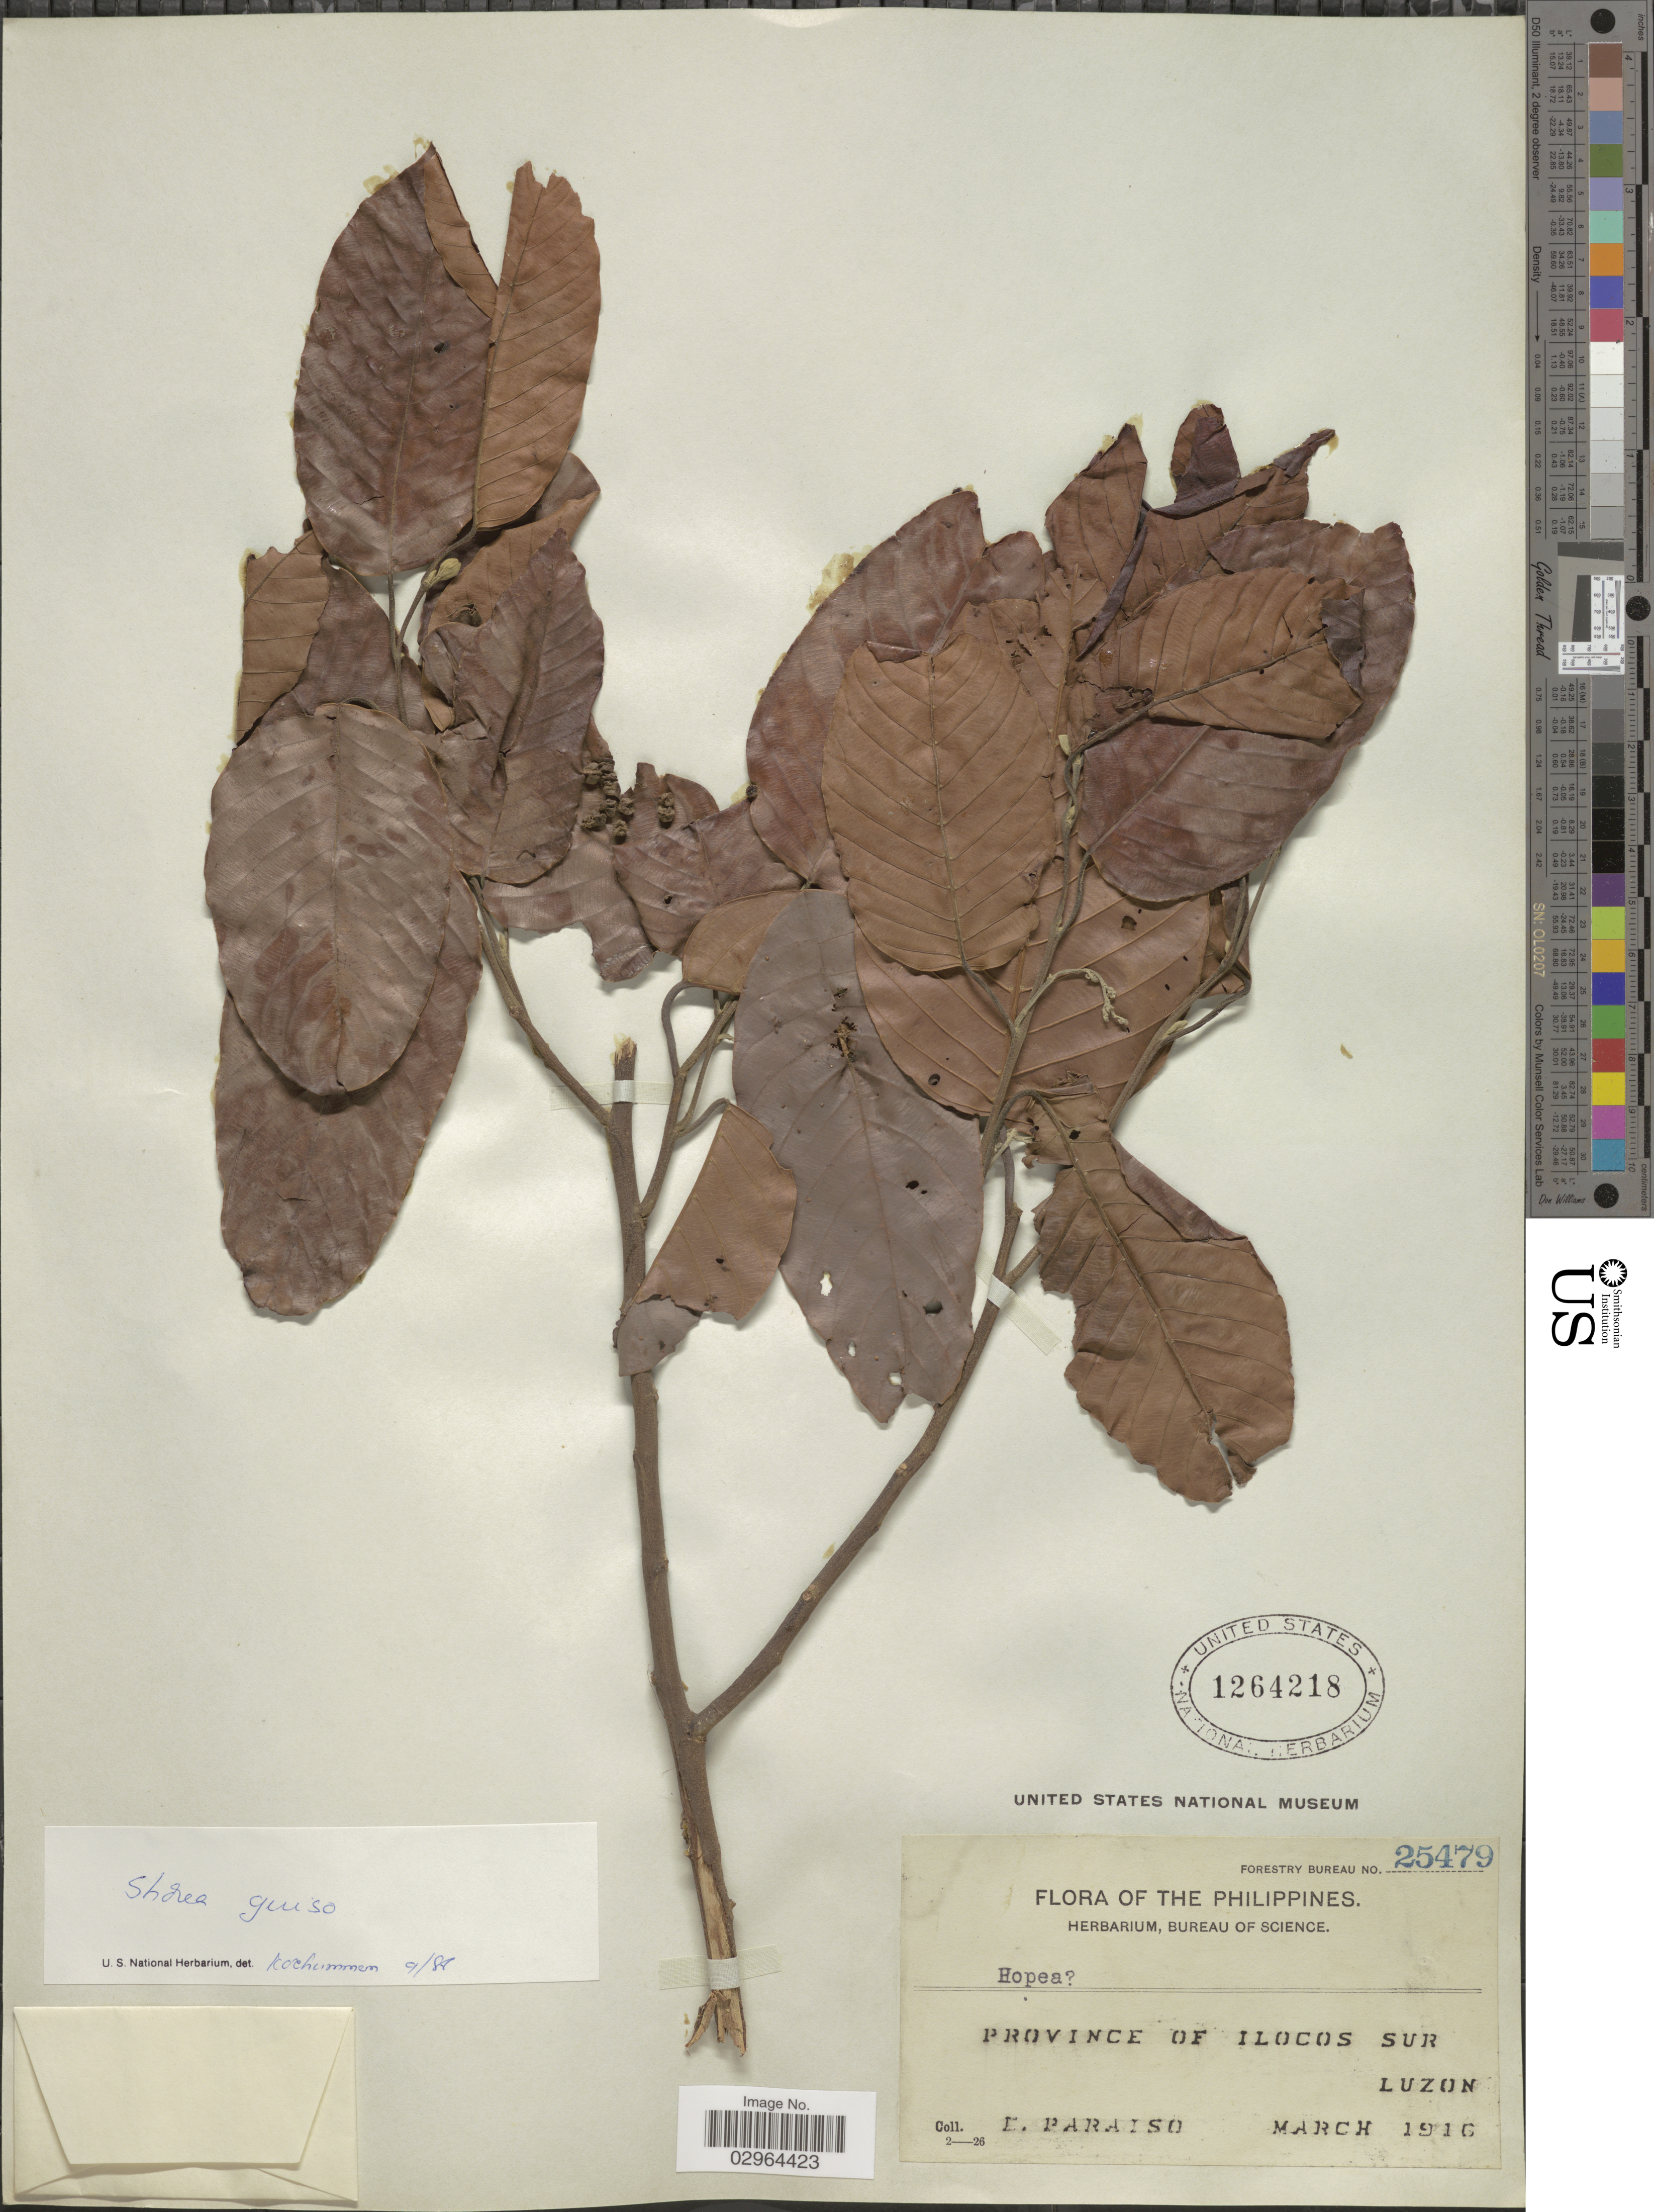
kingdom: Plantae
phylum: Tracheophyta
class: Magnoliopsida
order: Malvales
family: Dipterocarpaceae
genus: Shorea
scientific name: Shorea guiso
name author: (Blanco) Blume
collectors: E. Paraiso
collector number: Forestry Bureau 25479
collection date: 1916-03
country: Philippines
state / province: Ilocos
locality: Province of Ilocos Sur, Luzon.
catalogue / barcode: US 1264218